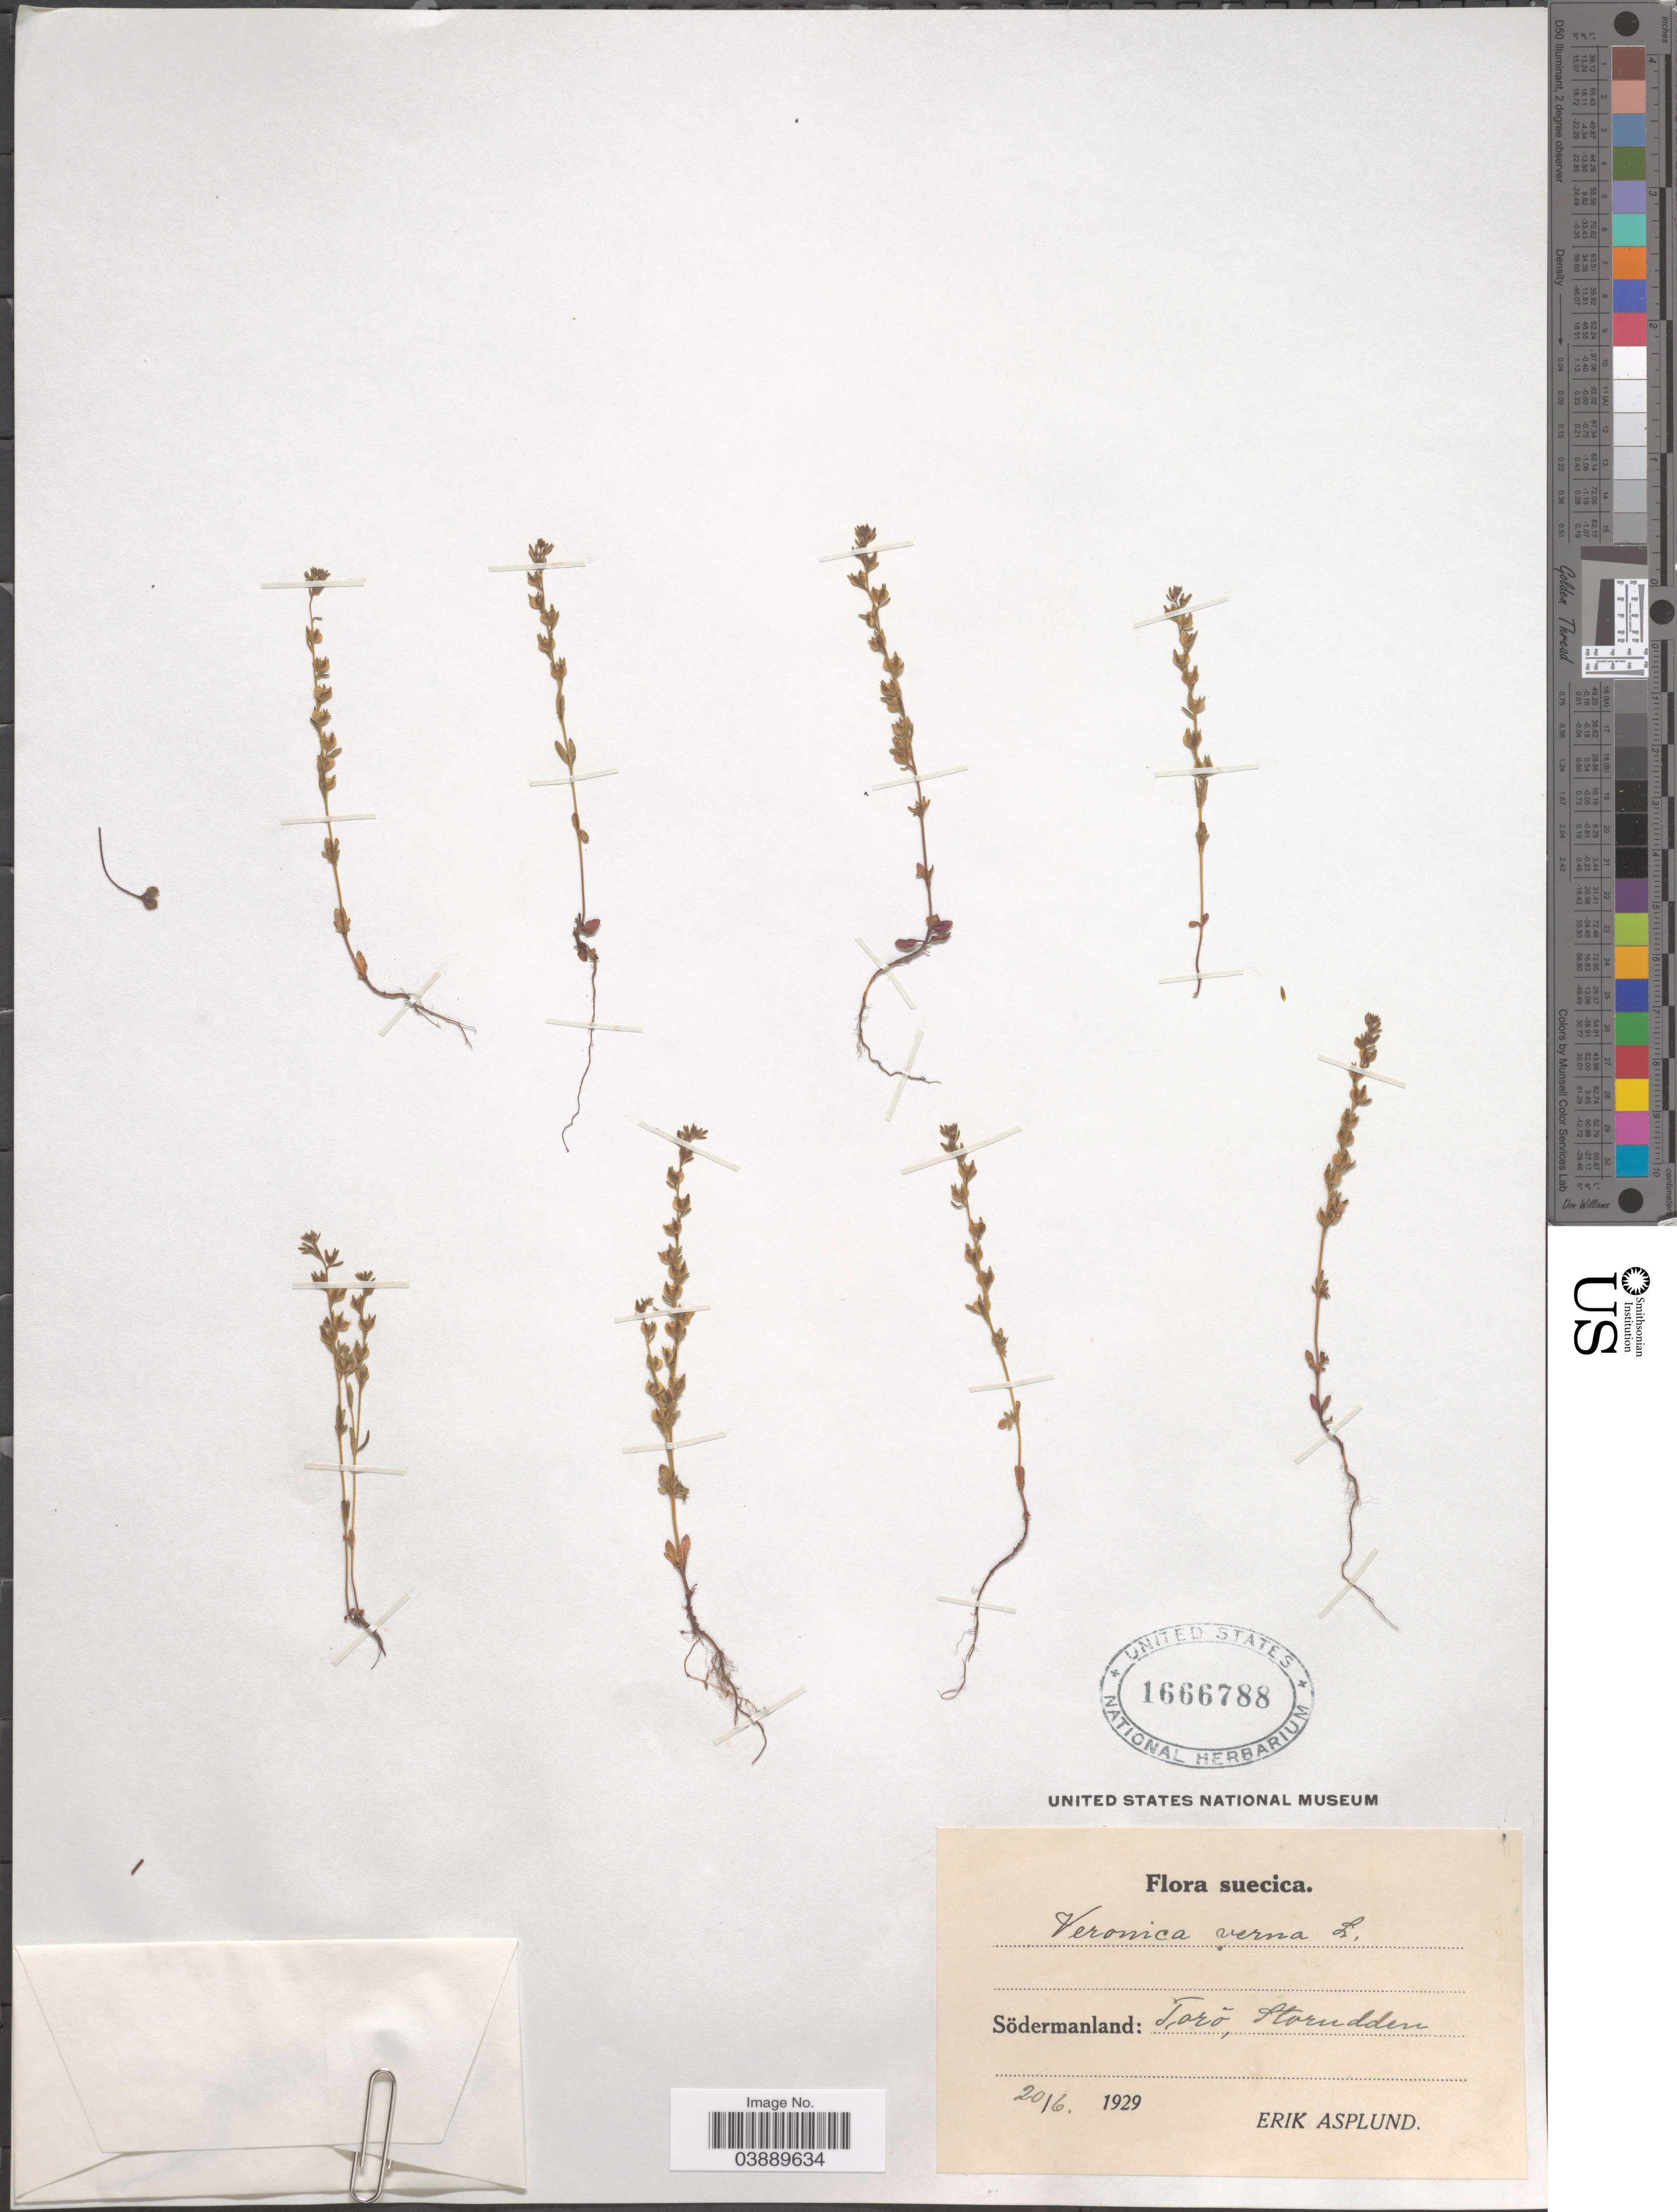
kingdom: Plantae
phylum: Tracheophyta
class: Magnoliopsida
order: Lamiales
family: Plantaginaceae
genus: Veronica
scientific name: Veronica verna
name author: L.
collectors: E. Asplund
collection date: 1929-06-20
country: Sweden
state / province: Sodermanland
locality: Toró, Storudden.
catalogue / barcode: US 1666788